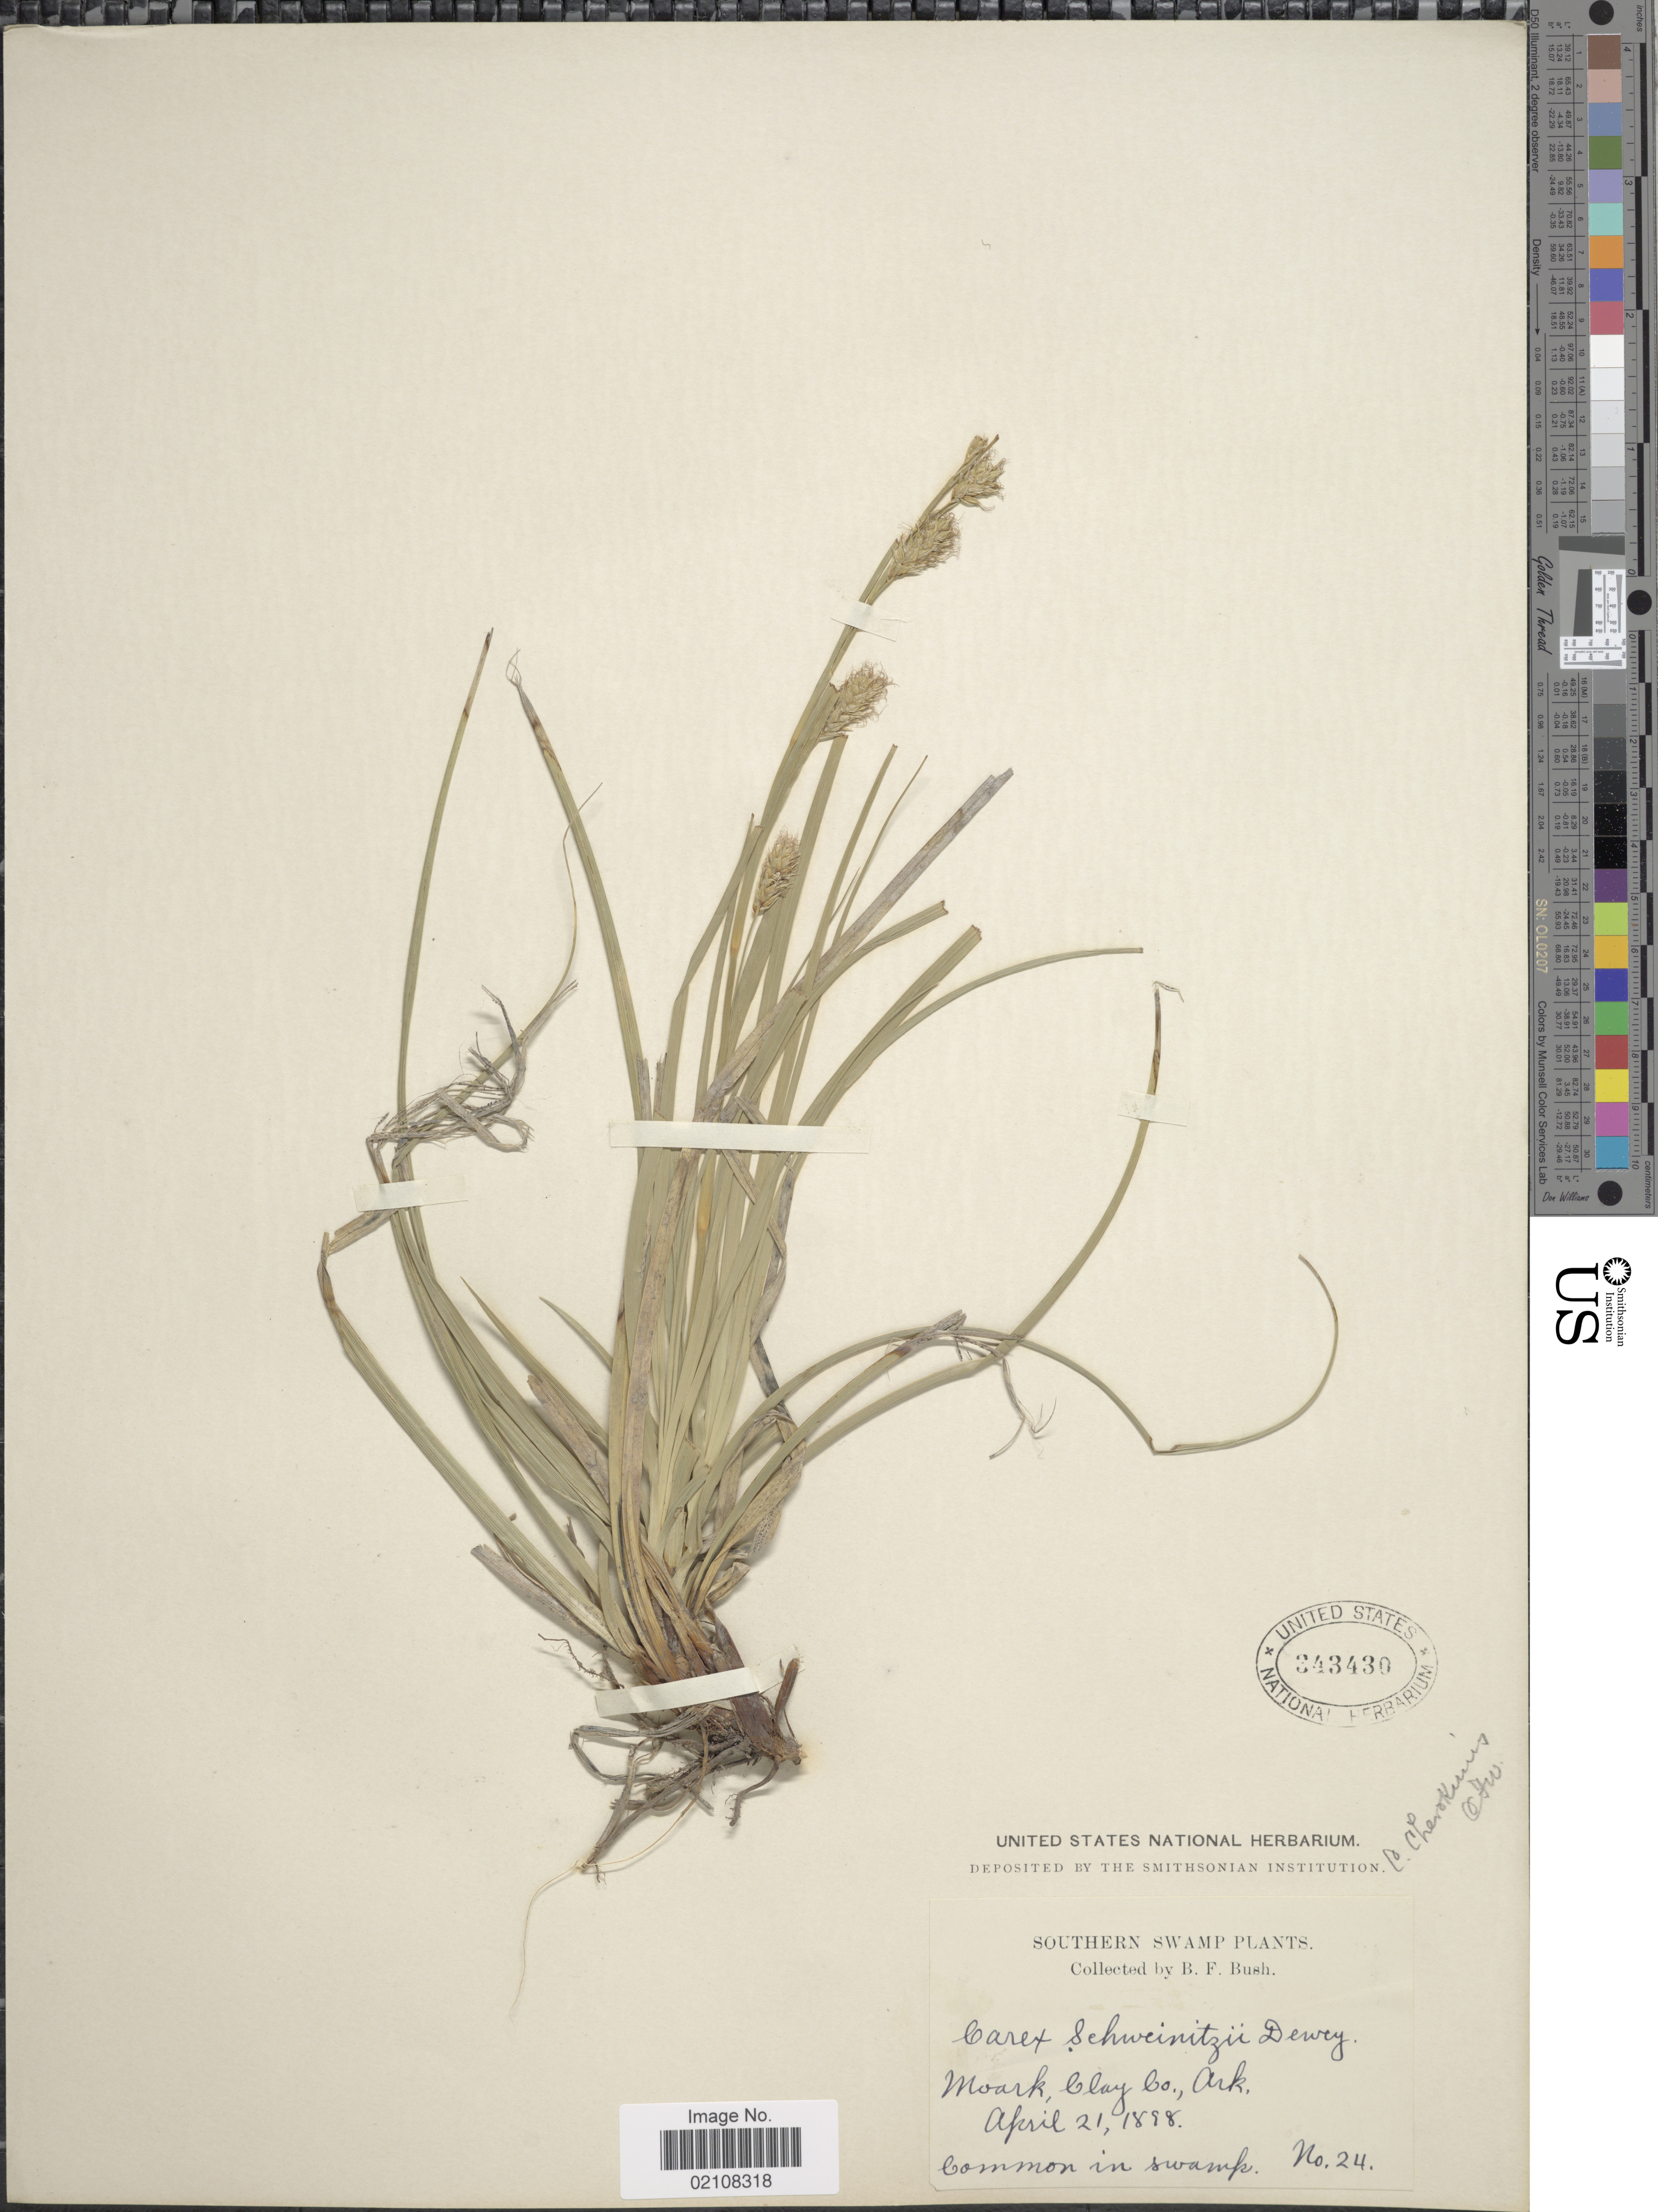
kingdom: Plantae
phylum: Tracheophyta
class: Liliopsida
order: Poales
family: Cyperaceae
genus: Carex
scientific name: Carex cherokeensis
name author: Schwein.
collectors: B. F. Bush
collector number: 24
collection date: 1898-04-21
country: United States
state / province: Arkansas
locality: Southern Swamp, Moark, Clay Co., Ark.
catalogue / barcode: US 343430